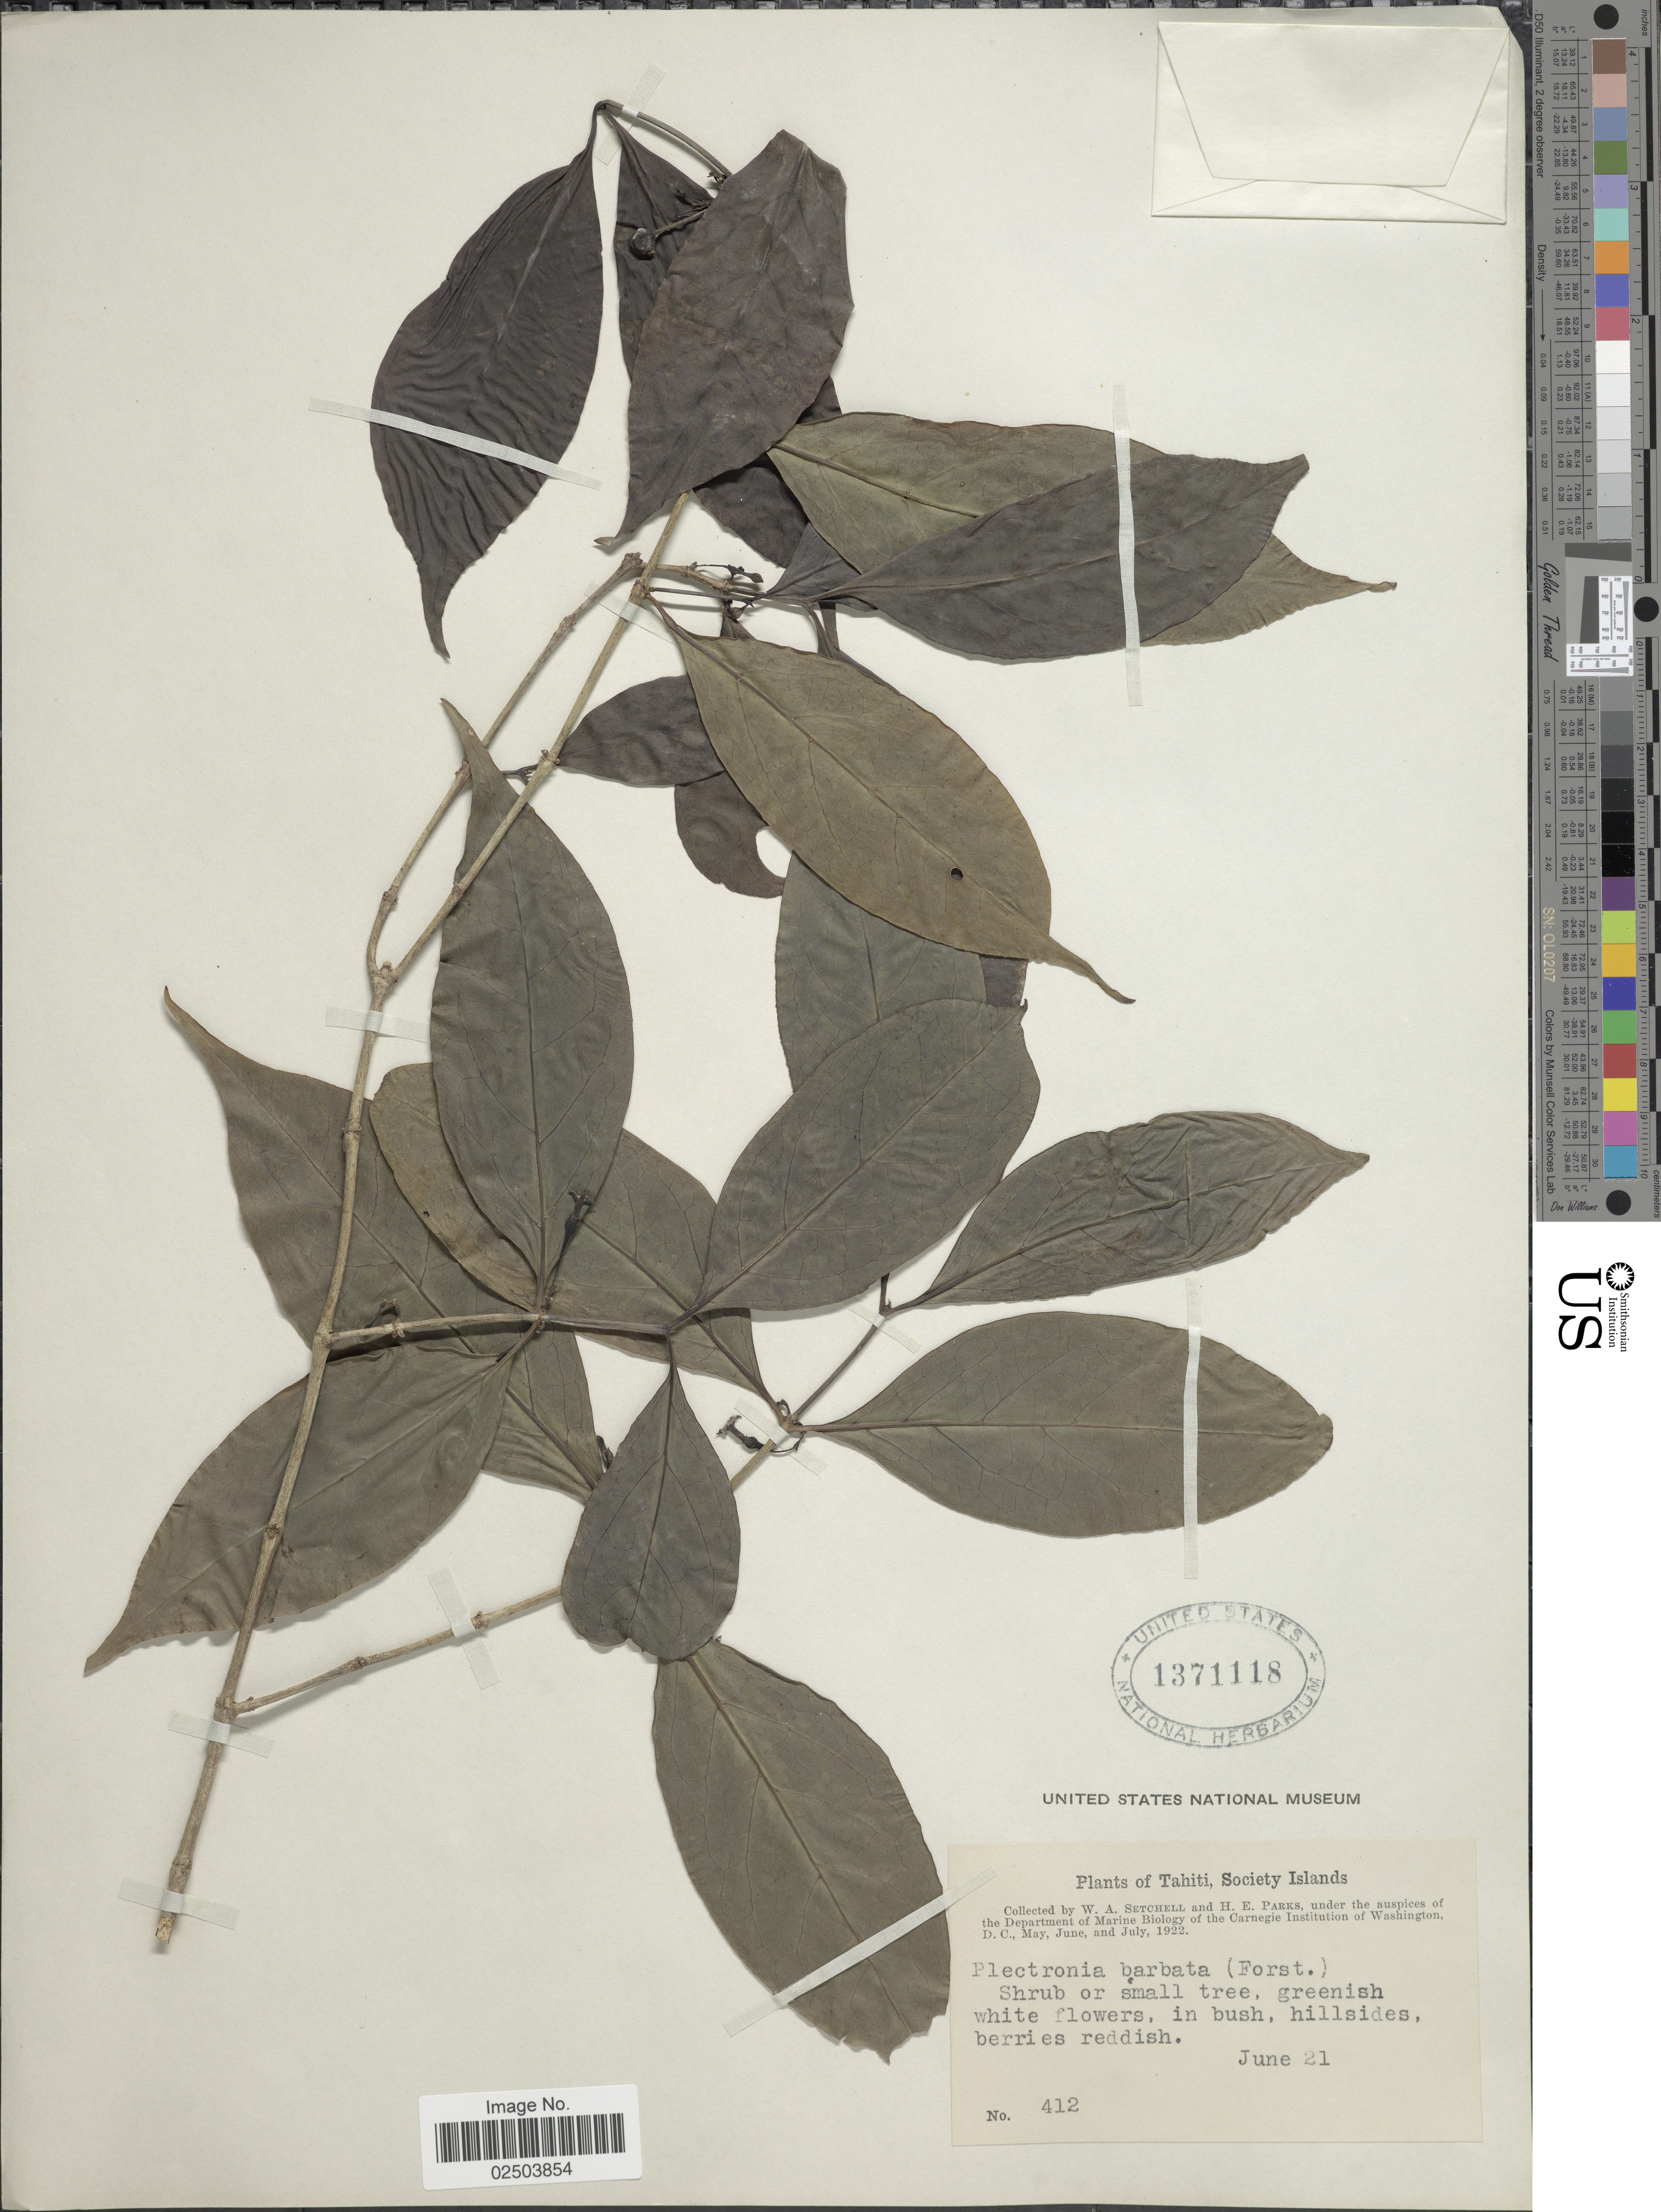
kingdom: Plantae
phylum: Tracheophyta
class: Magnoliopsida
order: Gentianales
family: Rubiaceae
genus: Cyclophyllum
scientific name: Cyclophyllum barbatum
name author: (G. Forst.) N. Hallé & J. Florence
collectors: W. Setchell & H. E. Parks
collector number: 412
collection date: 1922-06-21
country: French Polynesia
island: Tahiti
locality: Tahiti, Society Islands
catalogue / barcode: US 1371118